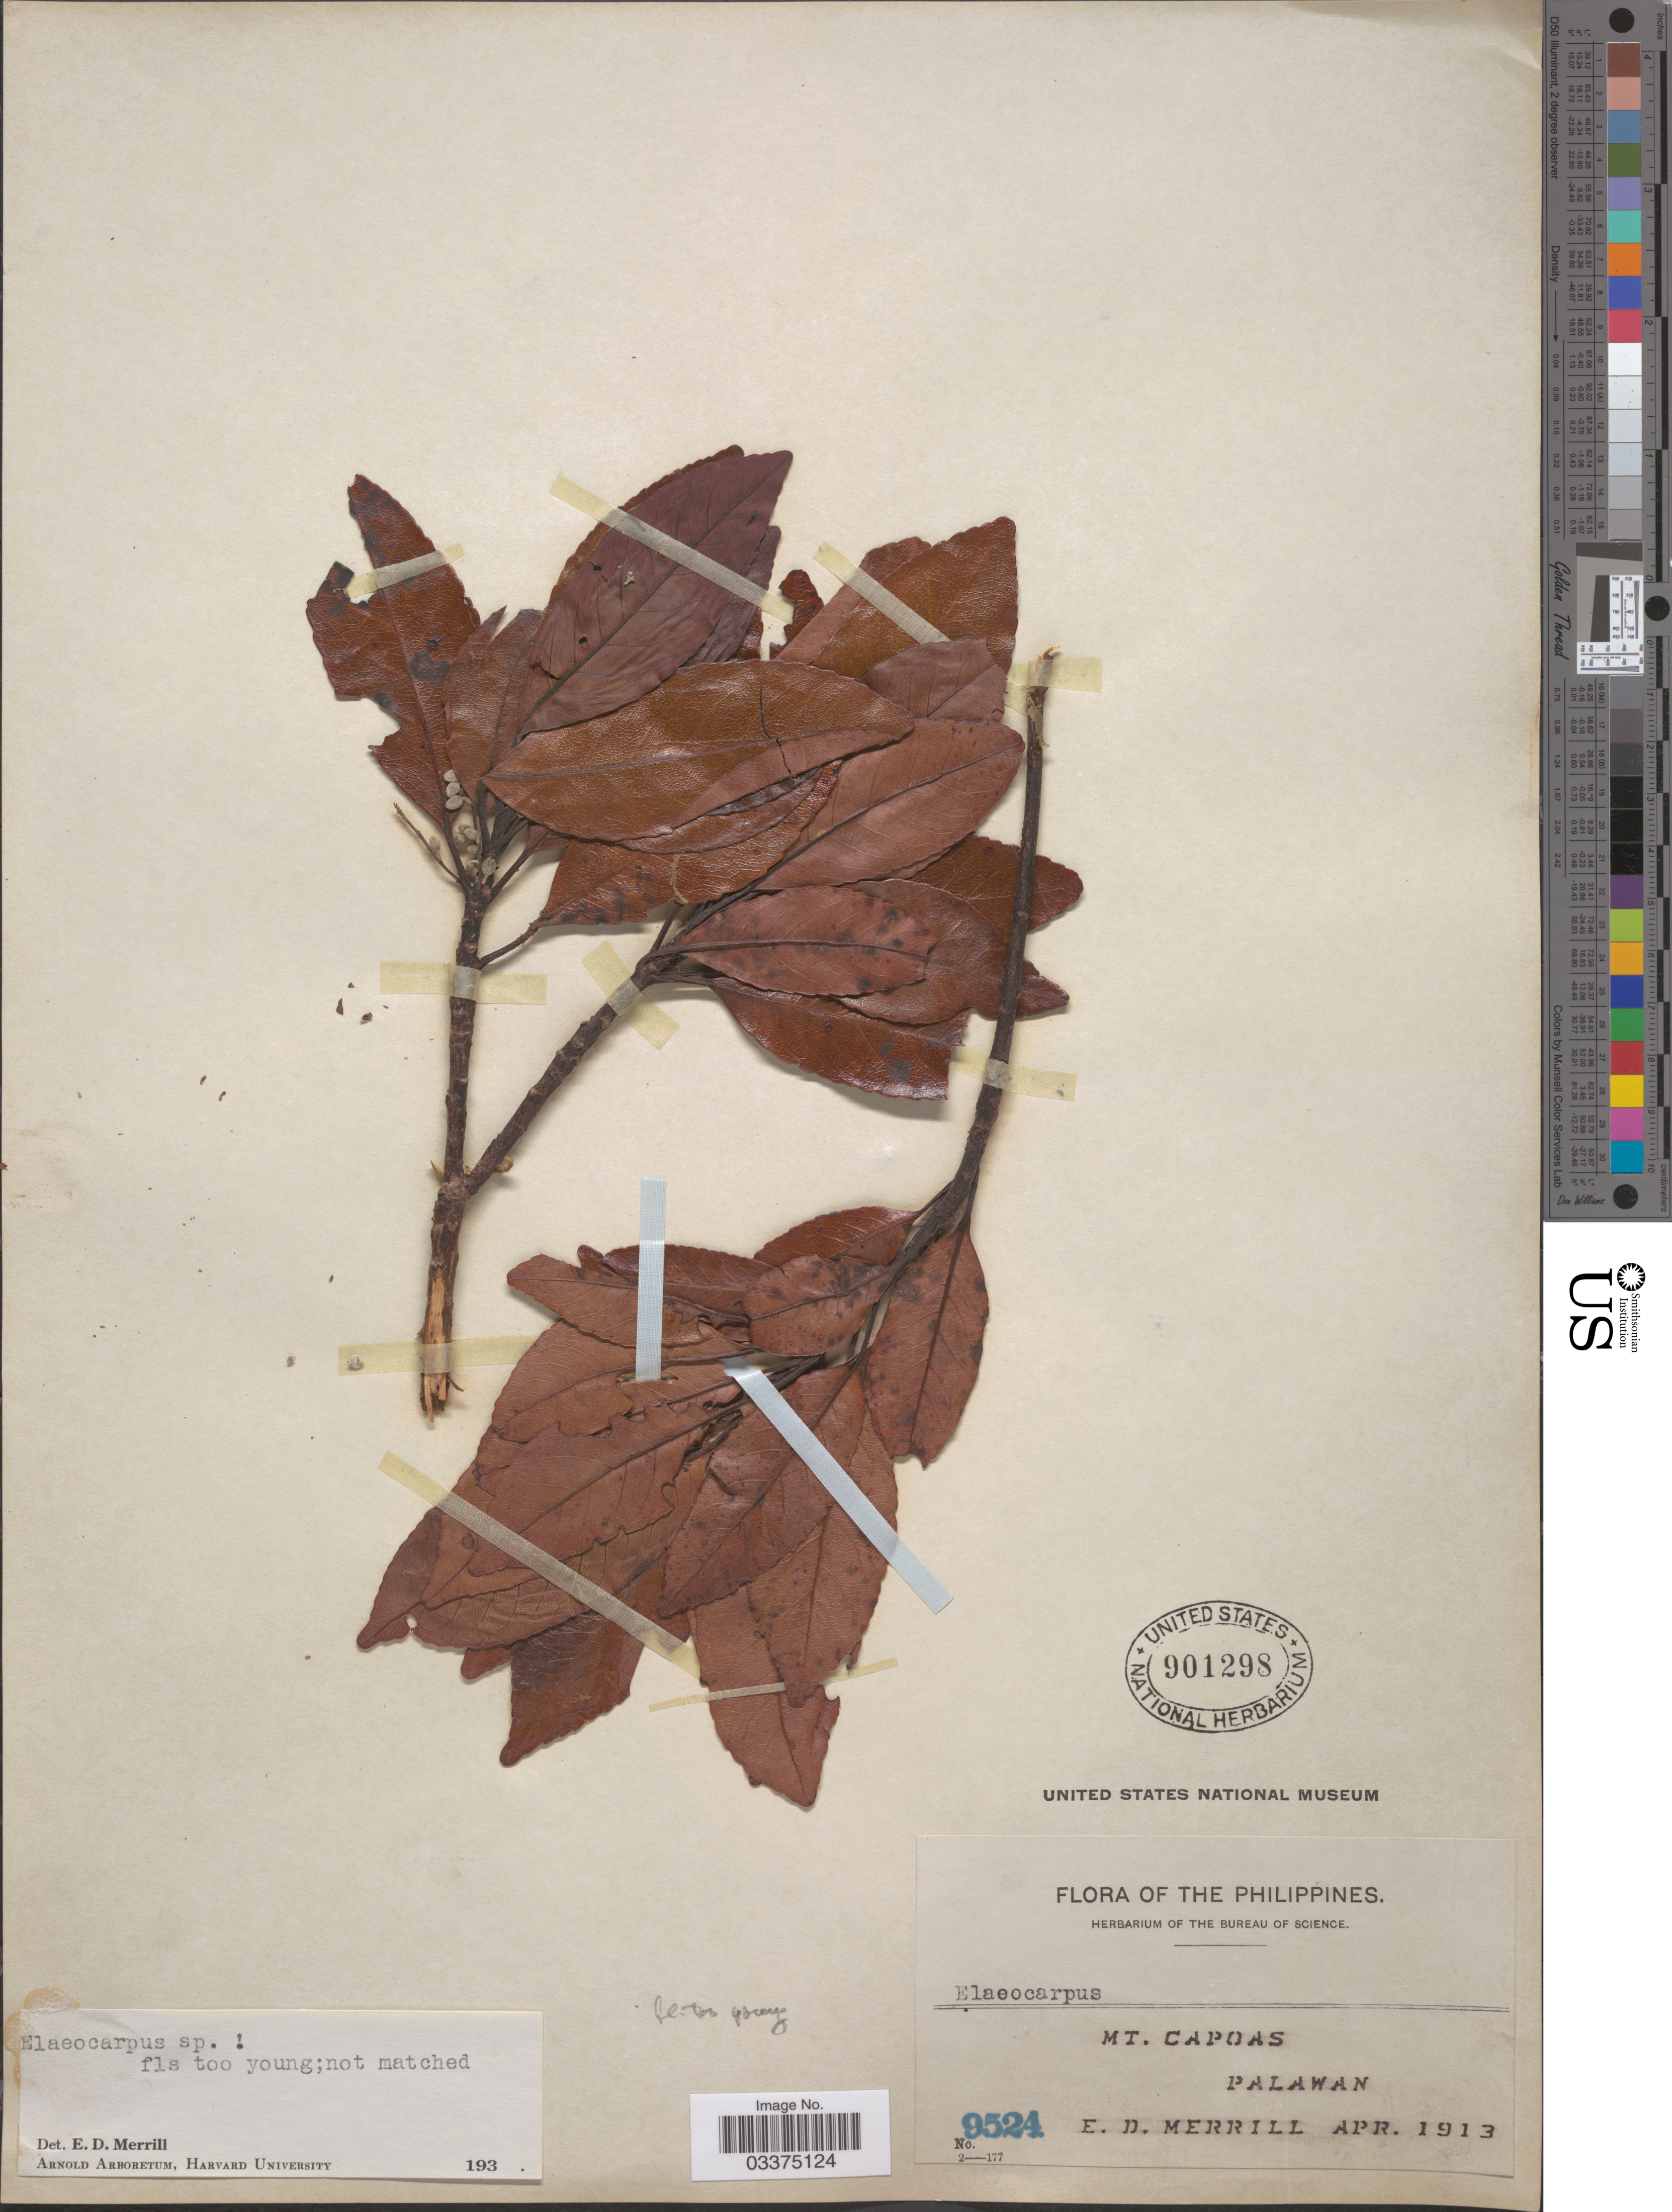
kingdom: Plantae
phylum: Tracheophyta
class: Magnoliopsida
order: Oxalidales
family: Elaeocarpaceae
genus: Elaeocarpus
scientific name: Elaeocarpus sp.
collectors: E. D. Merrill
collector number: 9524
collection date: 1913-04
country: Philippines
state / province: Mimaropa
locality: Mt. Capoas. Palawan.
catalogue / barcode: US 901298